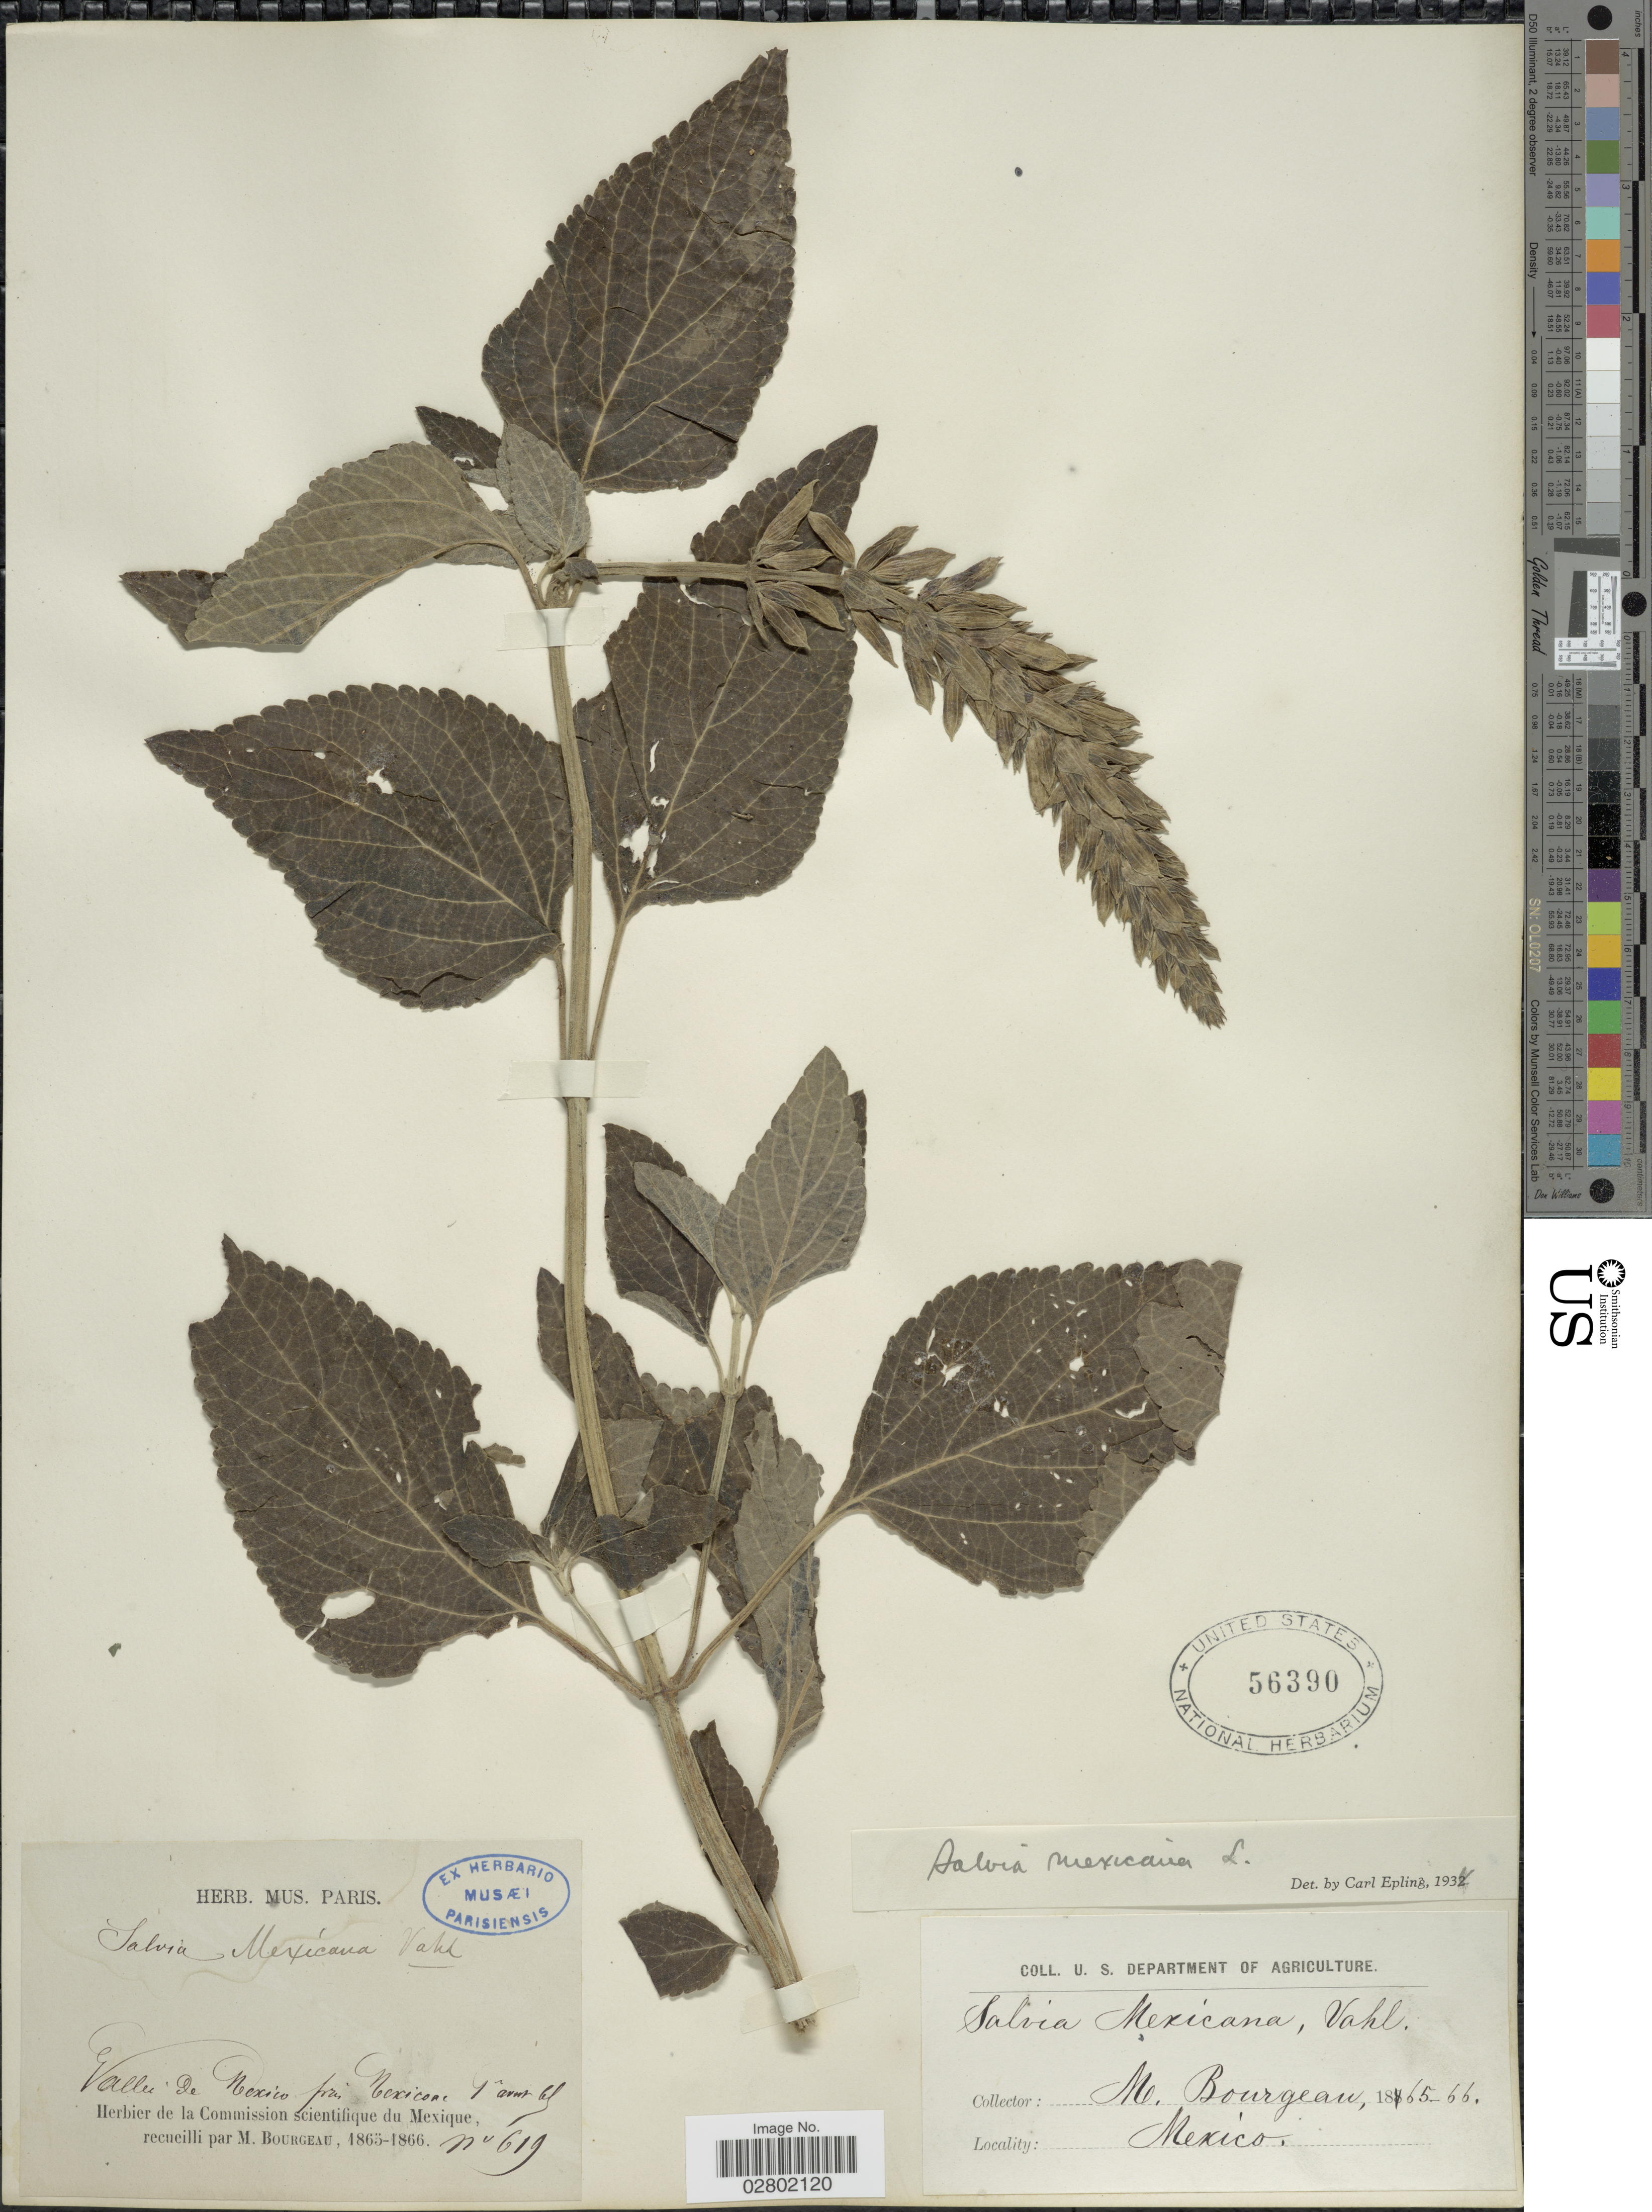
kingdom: Plantae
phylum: Tracheophyta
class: Magnoliopsida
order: Lamiales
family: Lamiaceae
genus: Salvia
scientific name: Salvia mexicana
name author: L.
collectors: M. Bourgeau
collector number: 619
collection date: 1965-08-01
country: Mexico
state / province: México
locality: Vallée de Mexico près Mexicoa.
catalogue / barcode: US 56390